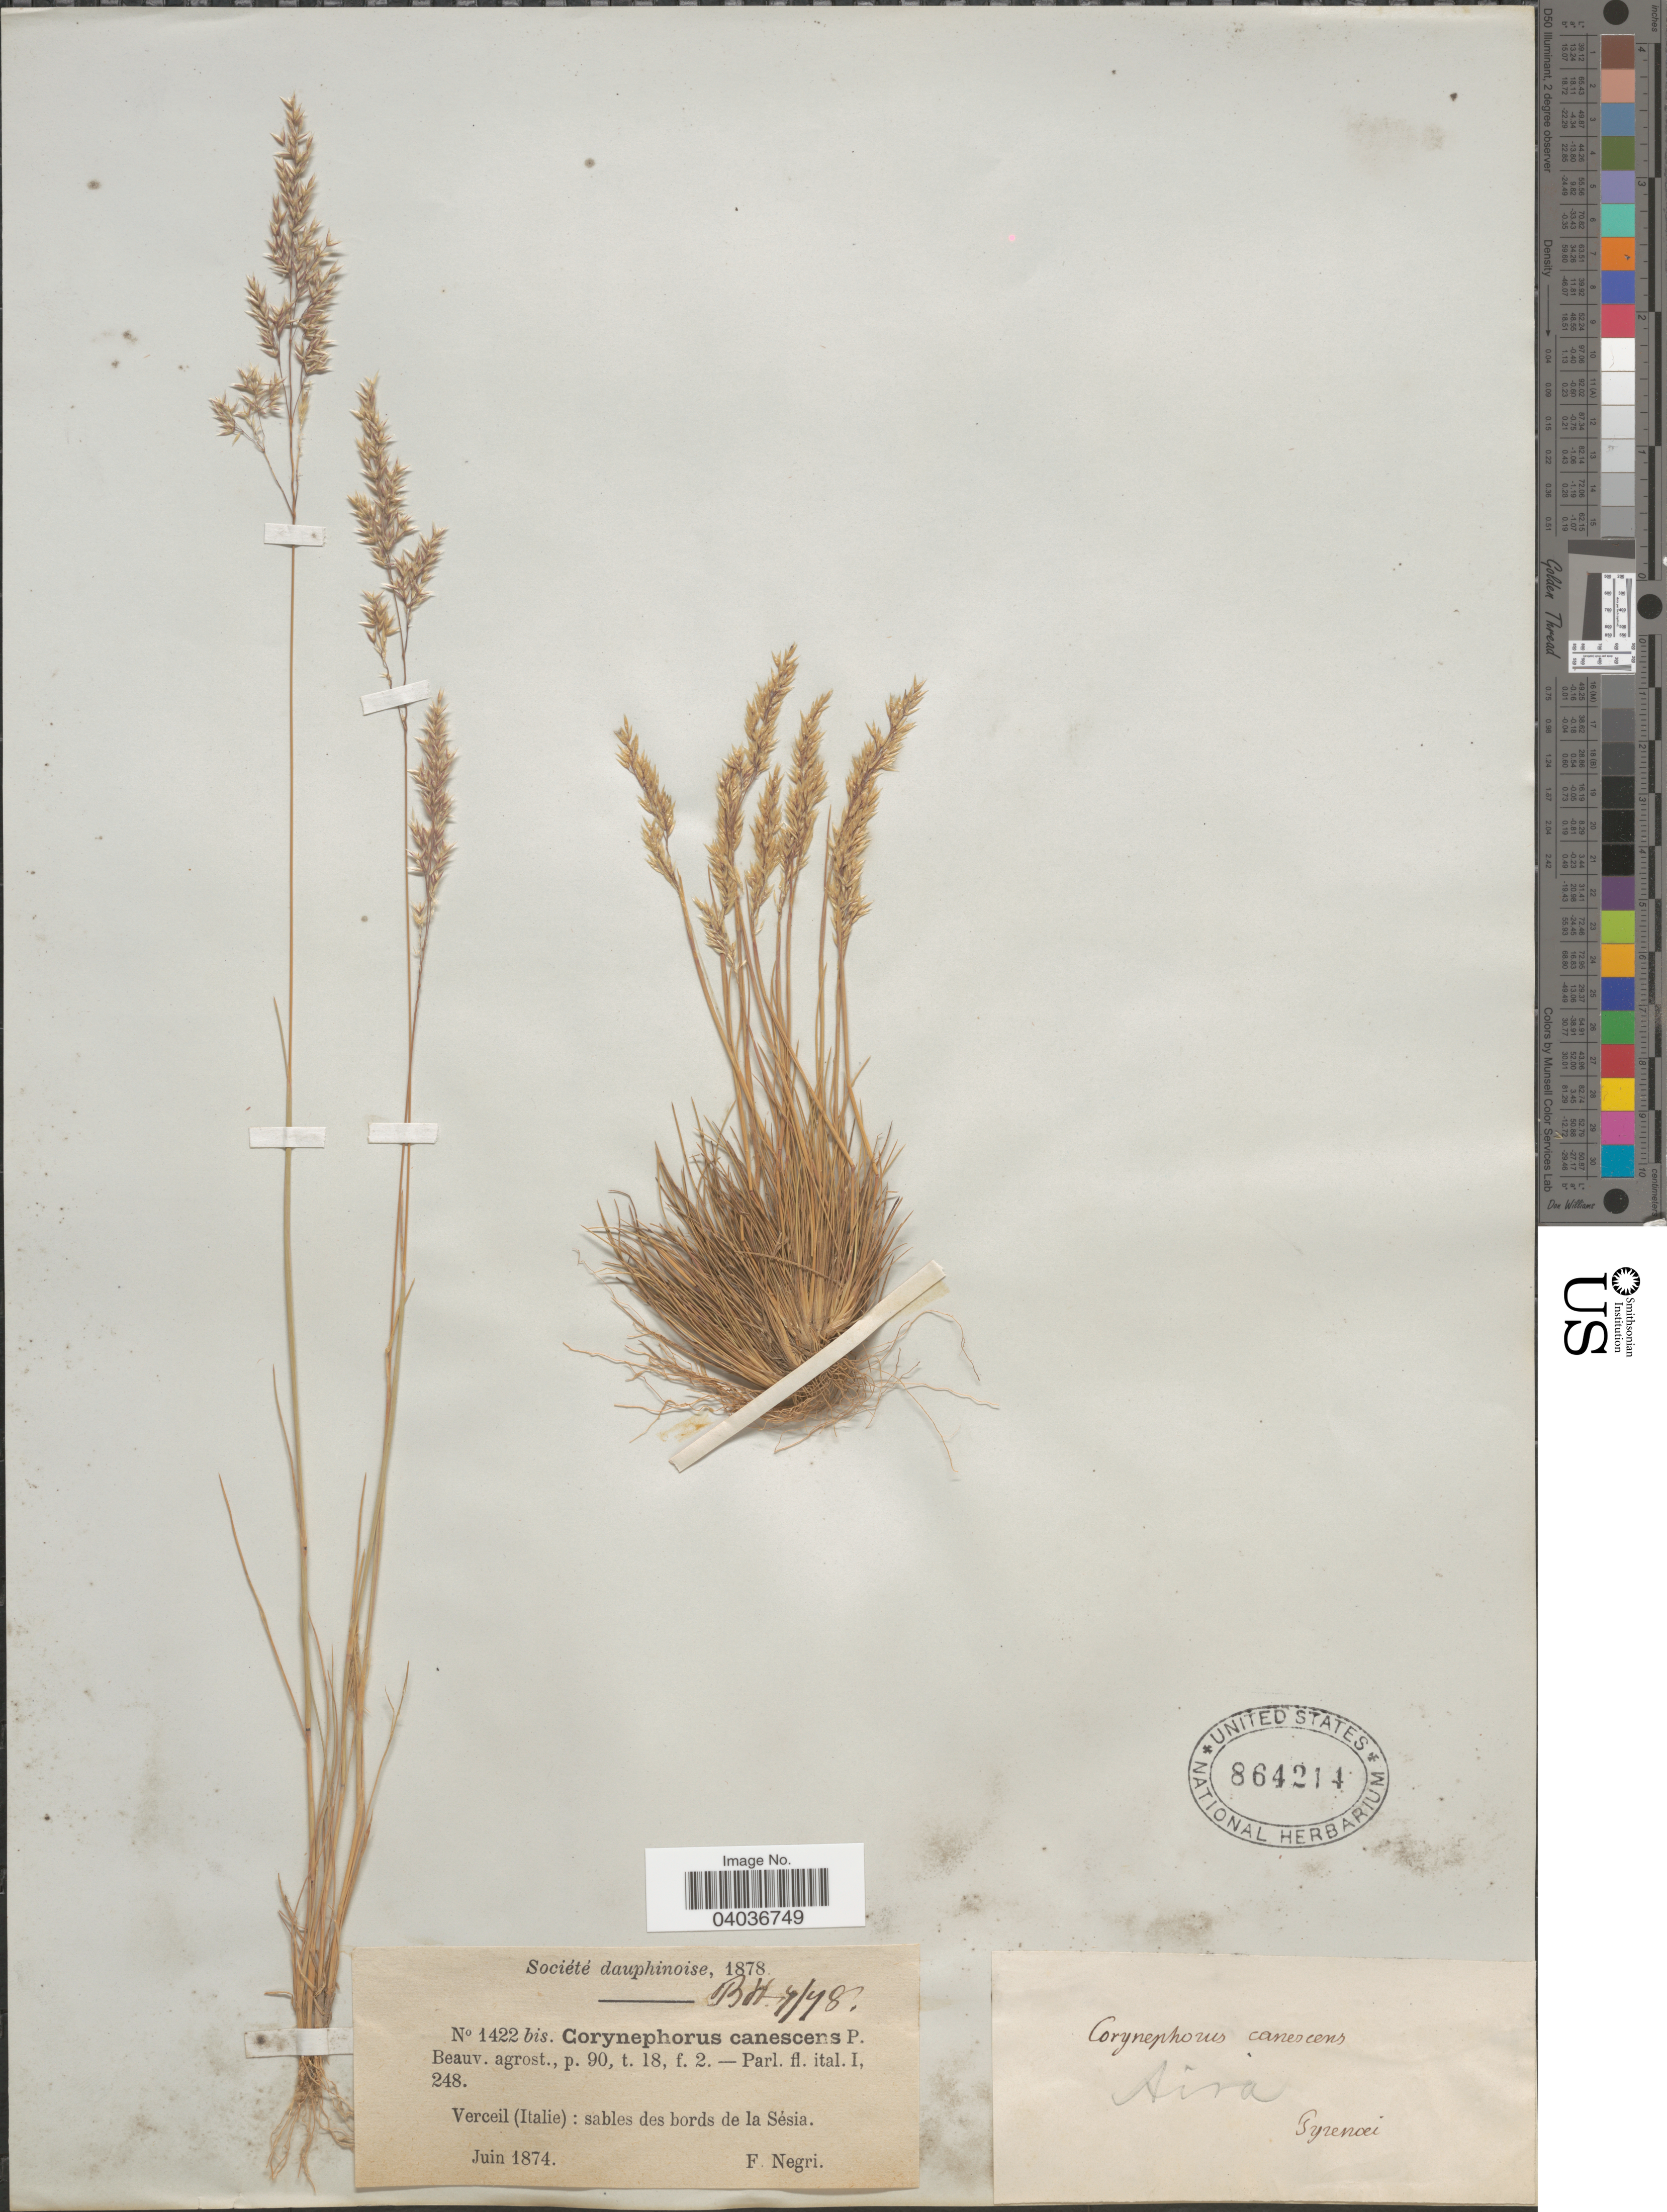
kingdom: Plantae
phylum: Tracheophyta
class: Liliopsida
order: Poales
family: Poaceae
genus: Corynephorus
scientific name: Corynephorus canescens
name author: (L, MEL) P. Beauv.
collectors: F. Negri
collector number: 1422 bis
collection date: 1874-06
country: Italy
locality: Verceil: sables des bords de la Sésia.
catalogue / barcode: US 864214